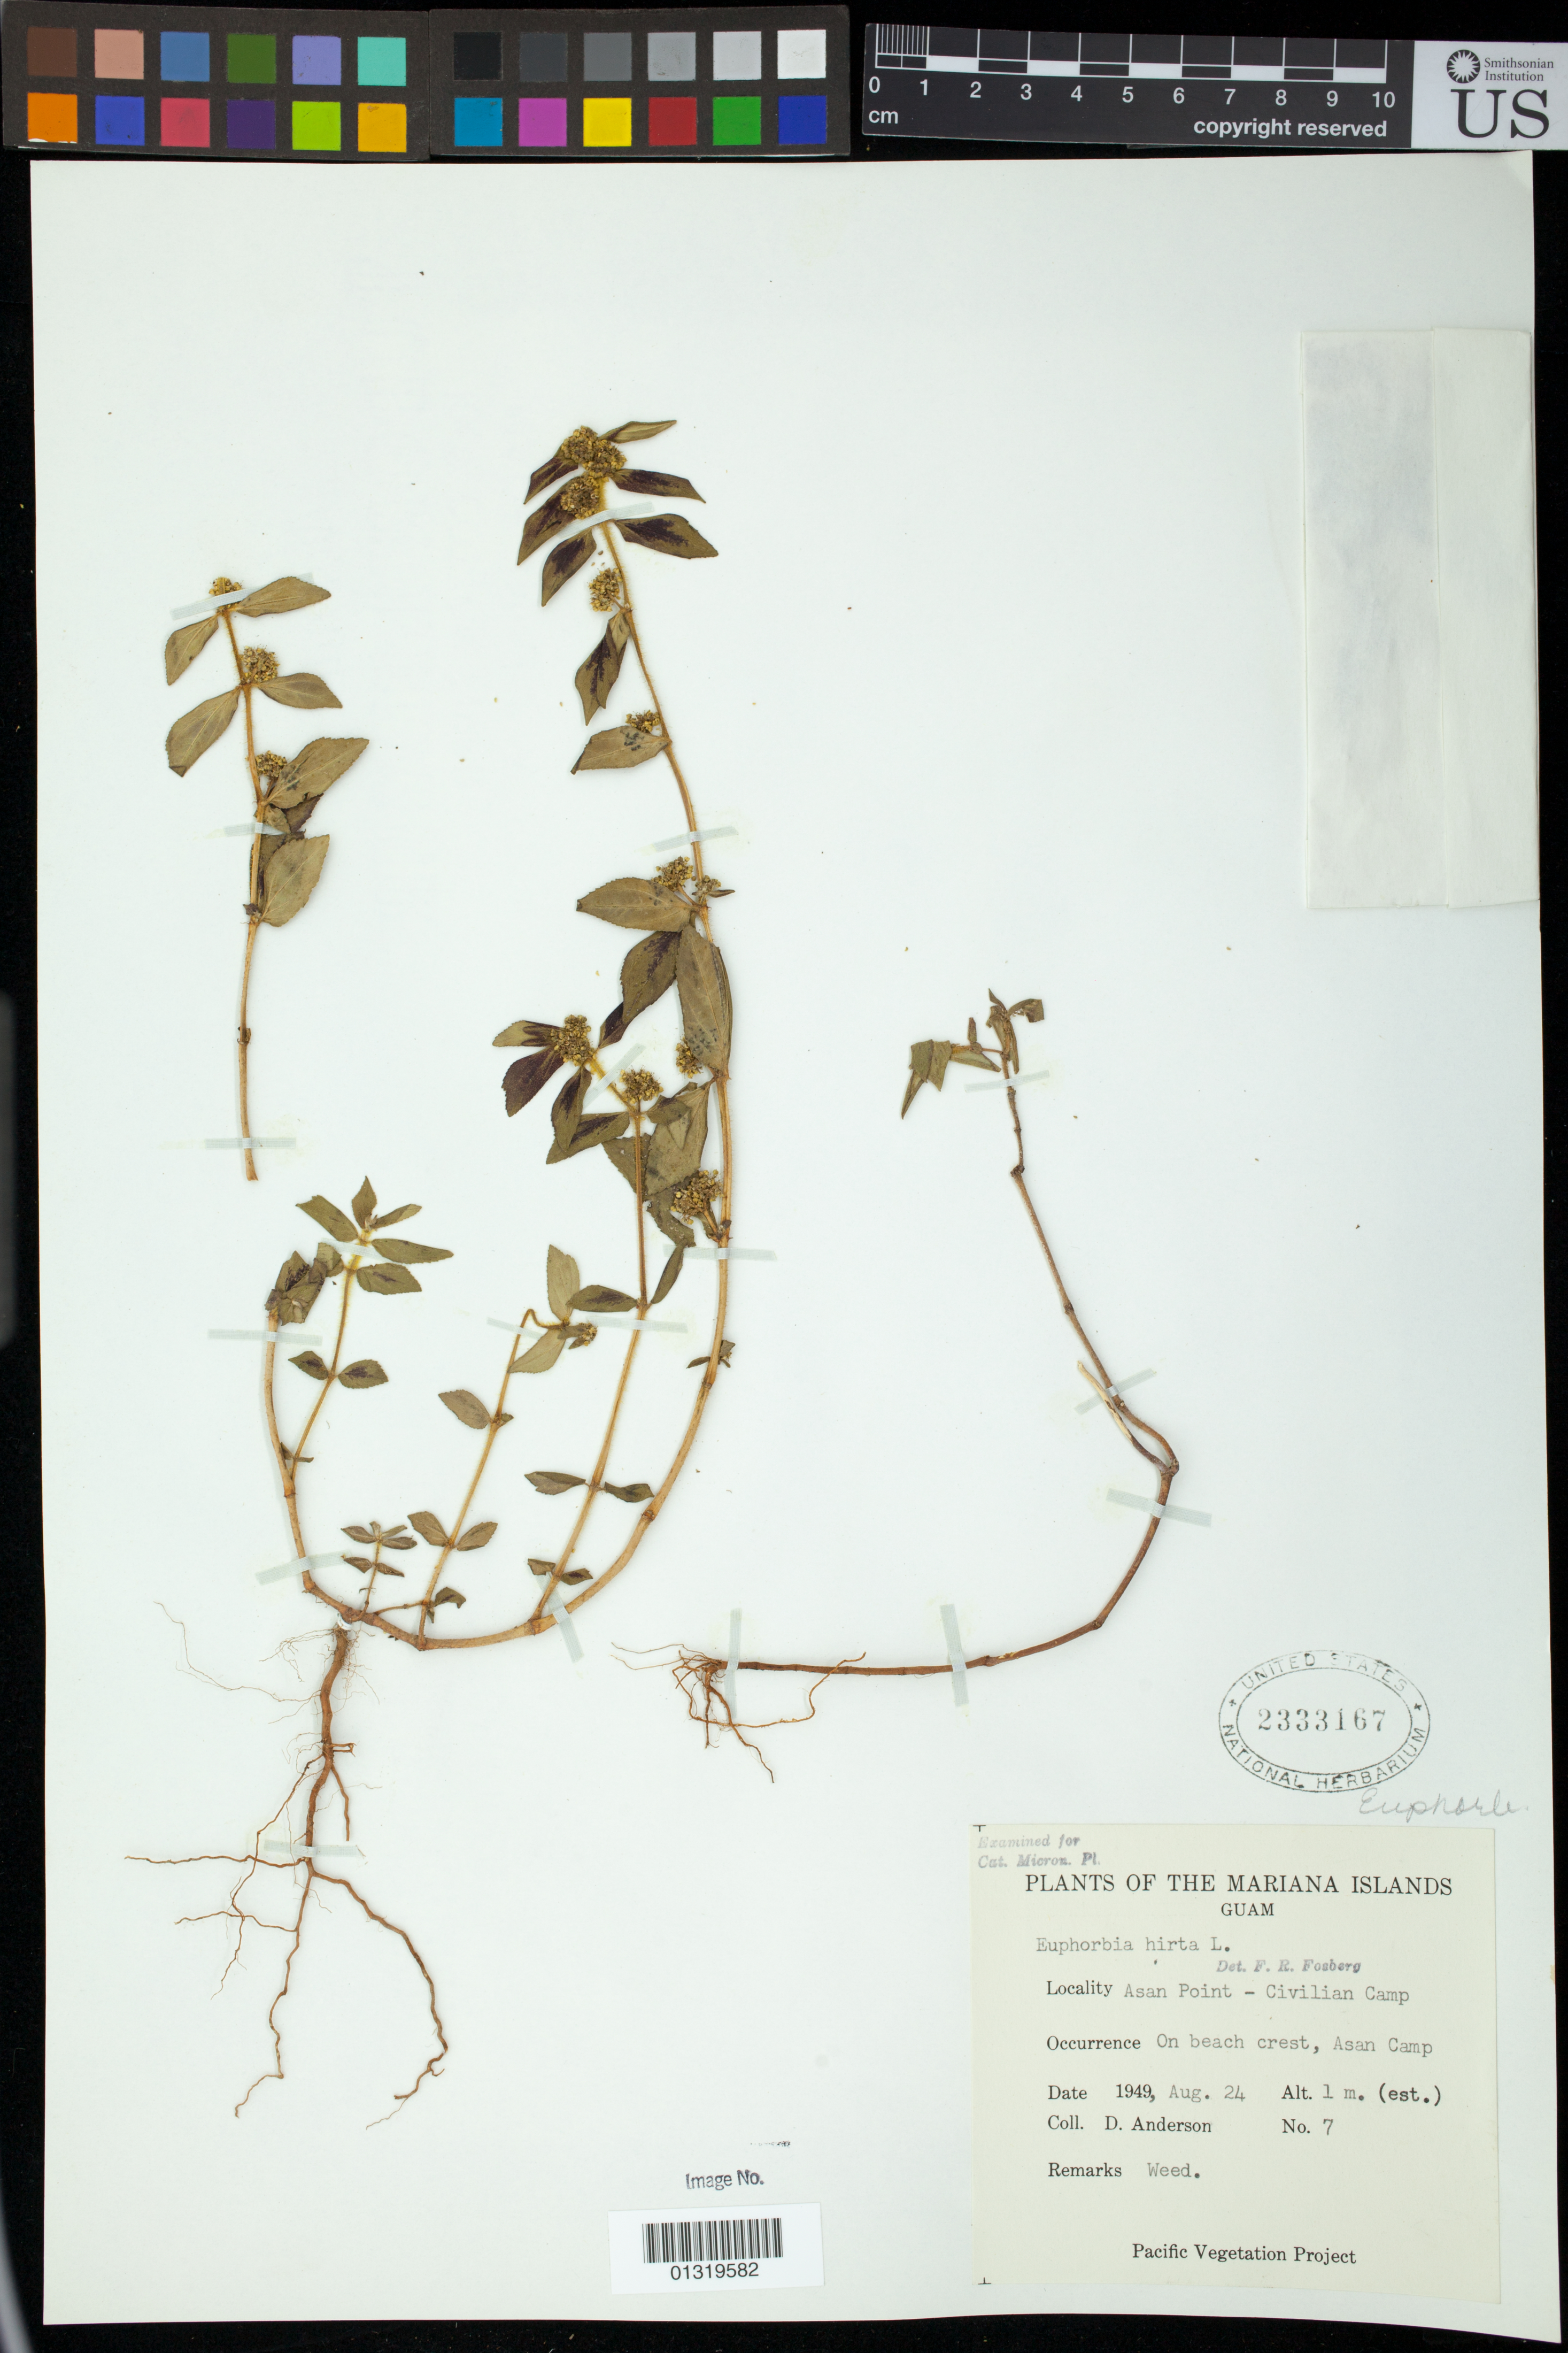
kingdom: Plantae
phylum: Tracheophyta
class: Magnoliopsida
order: Malpighiales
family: Euphorbiaceae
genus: Euphorbia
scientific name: Euphorbia hirta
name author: L.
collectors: D. Anderson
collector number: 7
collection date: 1949-08-24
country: Guam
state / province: Asan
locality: Asan Point - Civilian Camp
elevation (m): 1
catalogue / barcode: US 2333167